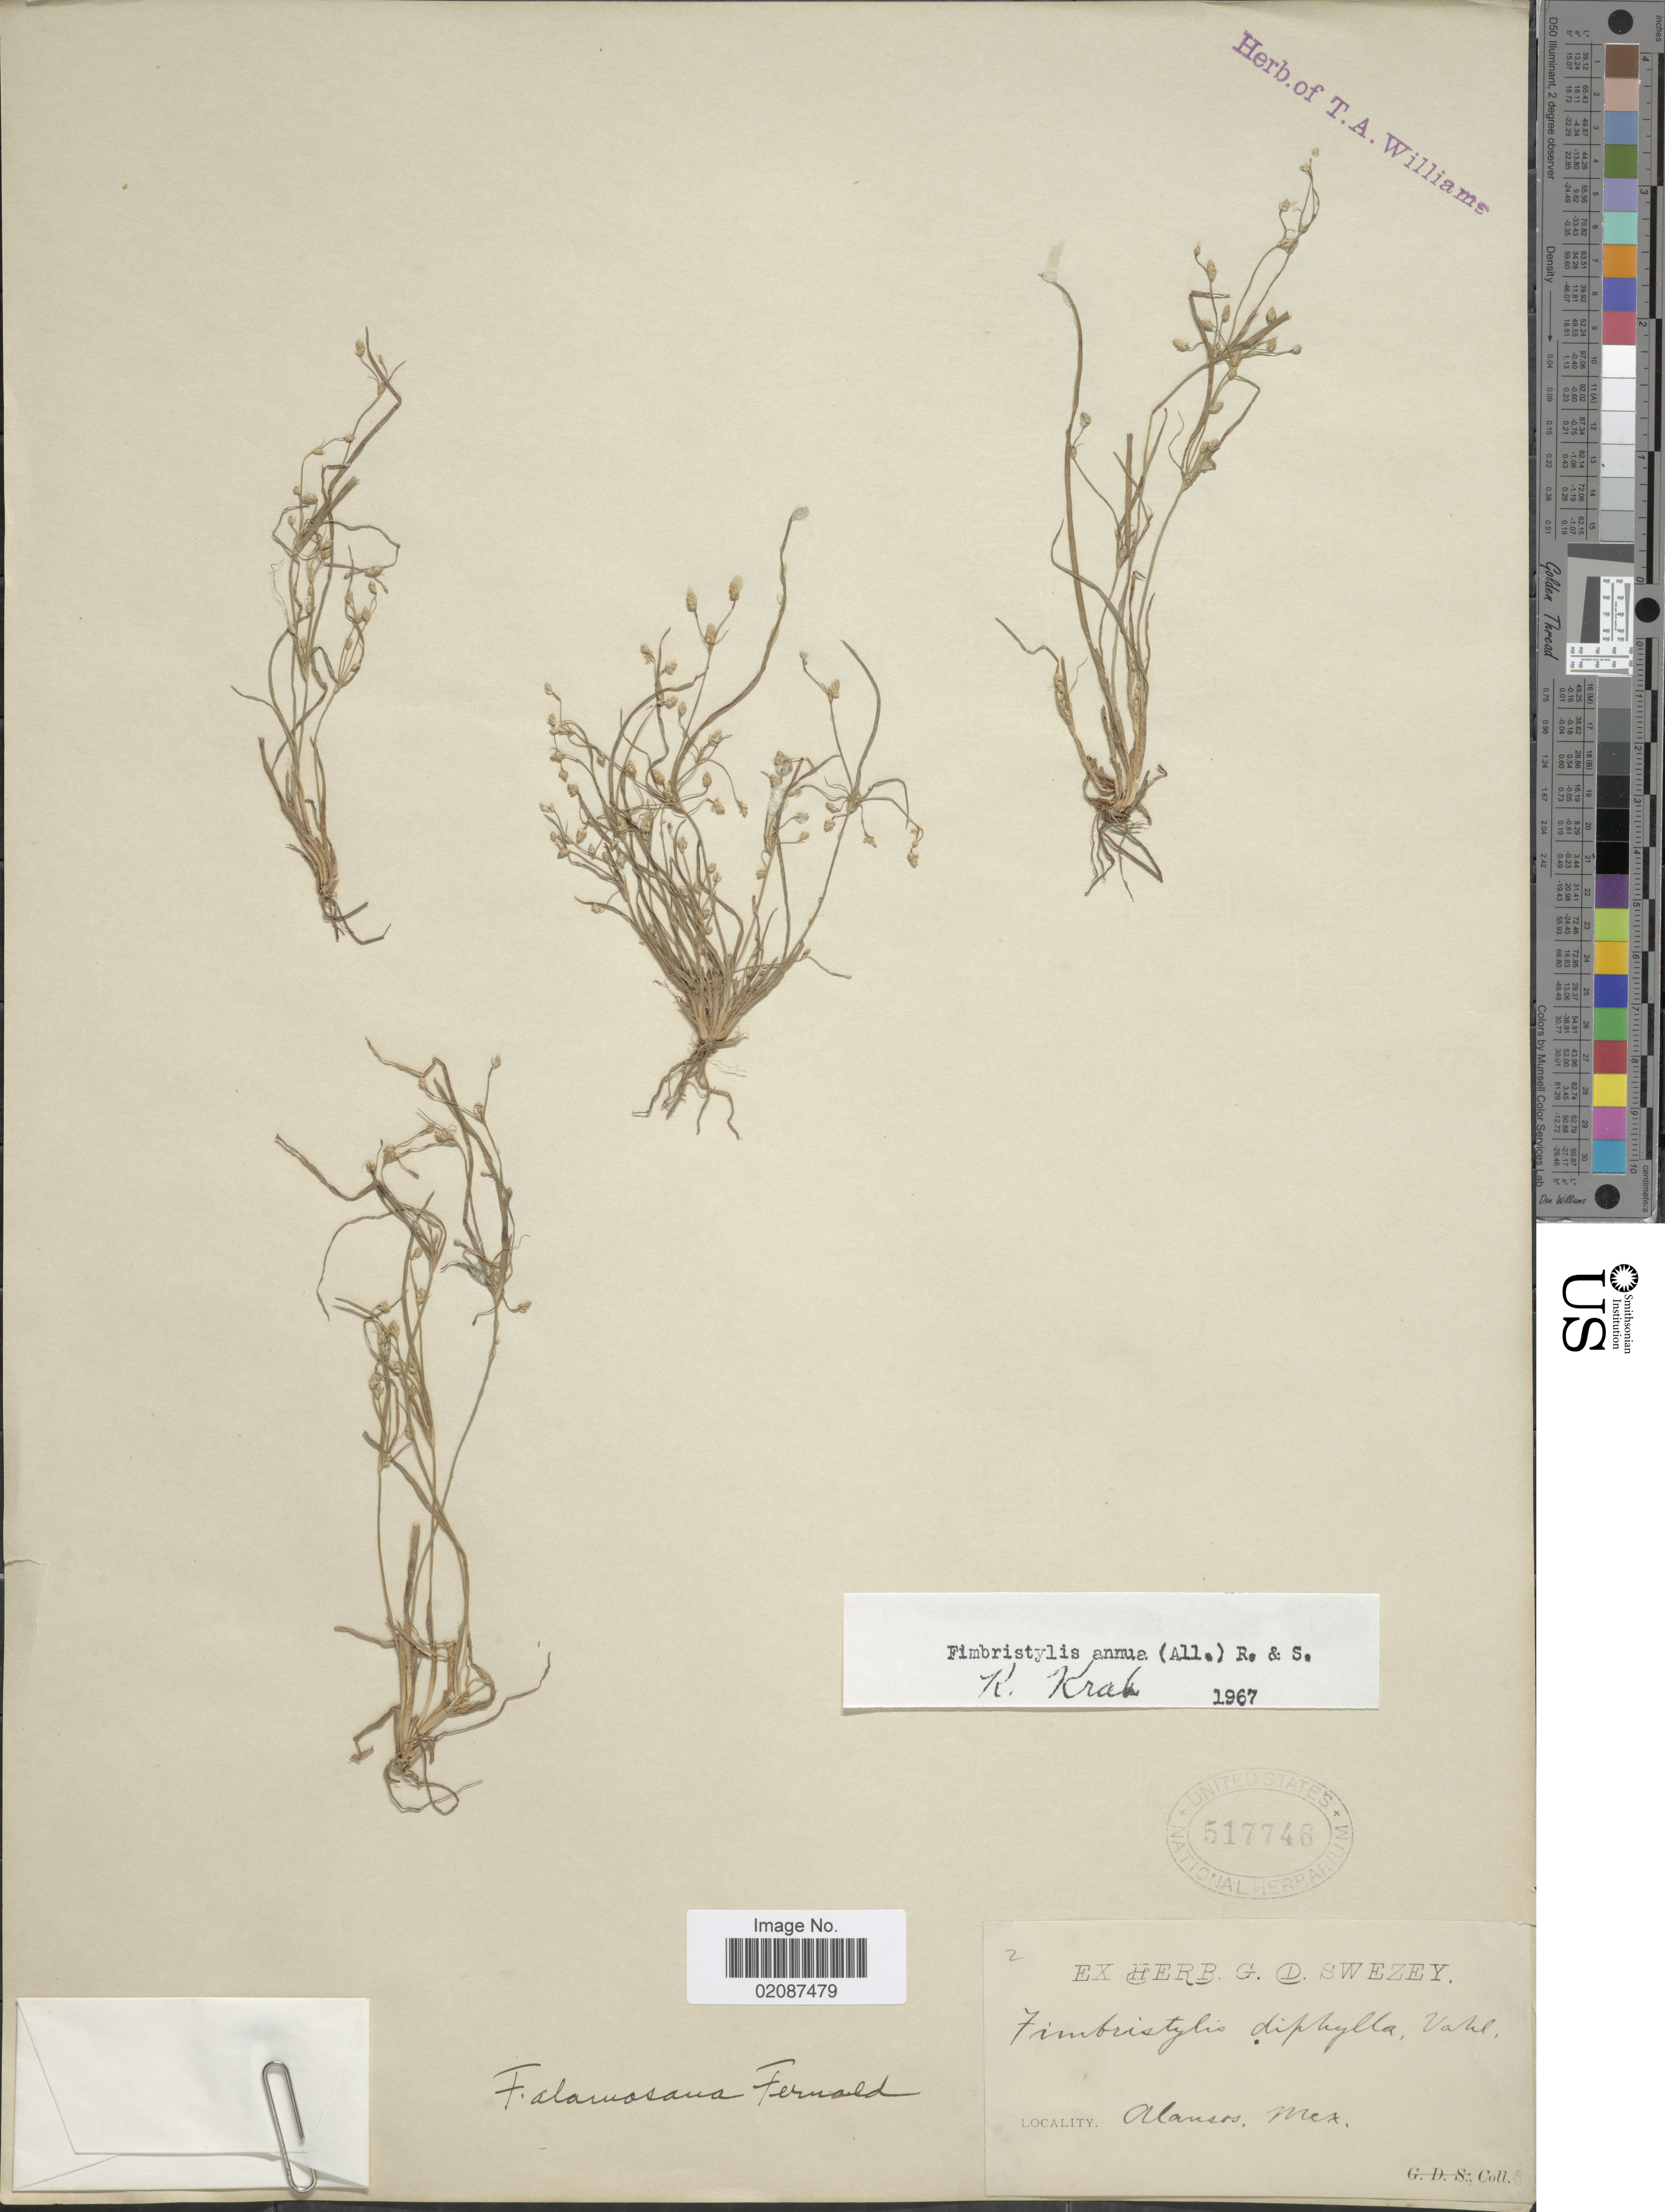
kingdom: Plantae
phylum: Tracheophyta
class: Liliopsida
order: Poales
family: Cyperaceae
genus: Fimbristylis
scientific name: Fimbristylis annua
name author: (All.) Roem. & Schult.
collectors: G. D. Swezey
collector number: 2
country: Mexico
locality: Alansos, Mex.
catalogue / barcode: US 517746